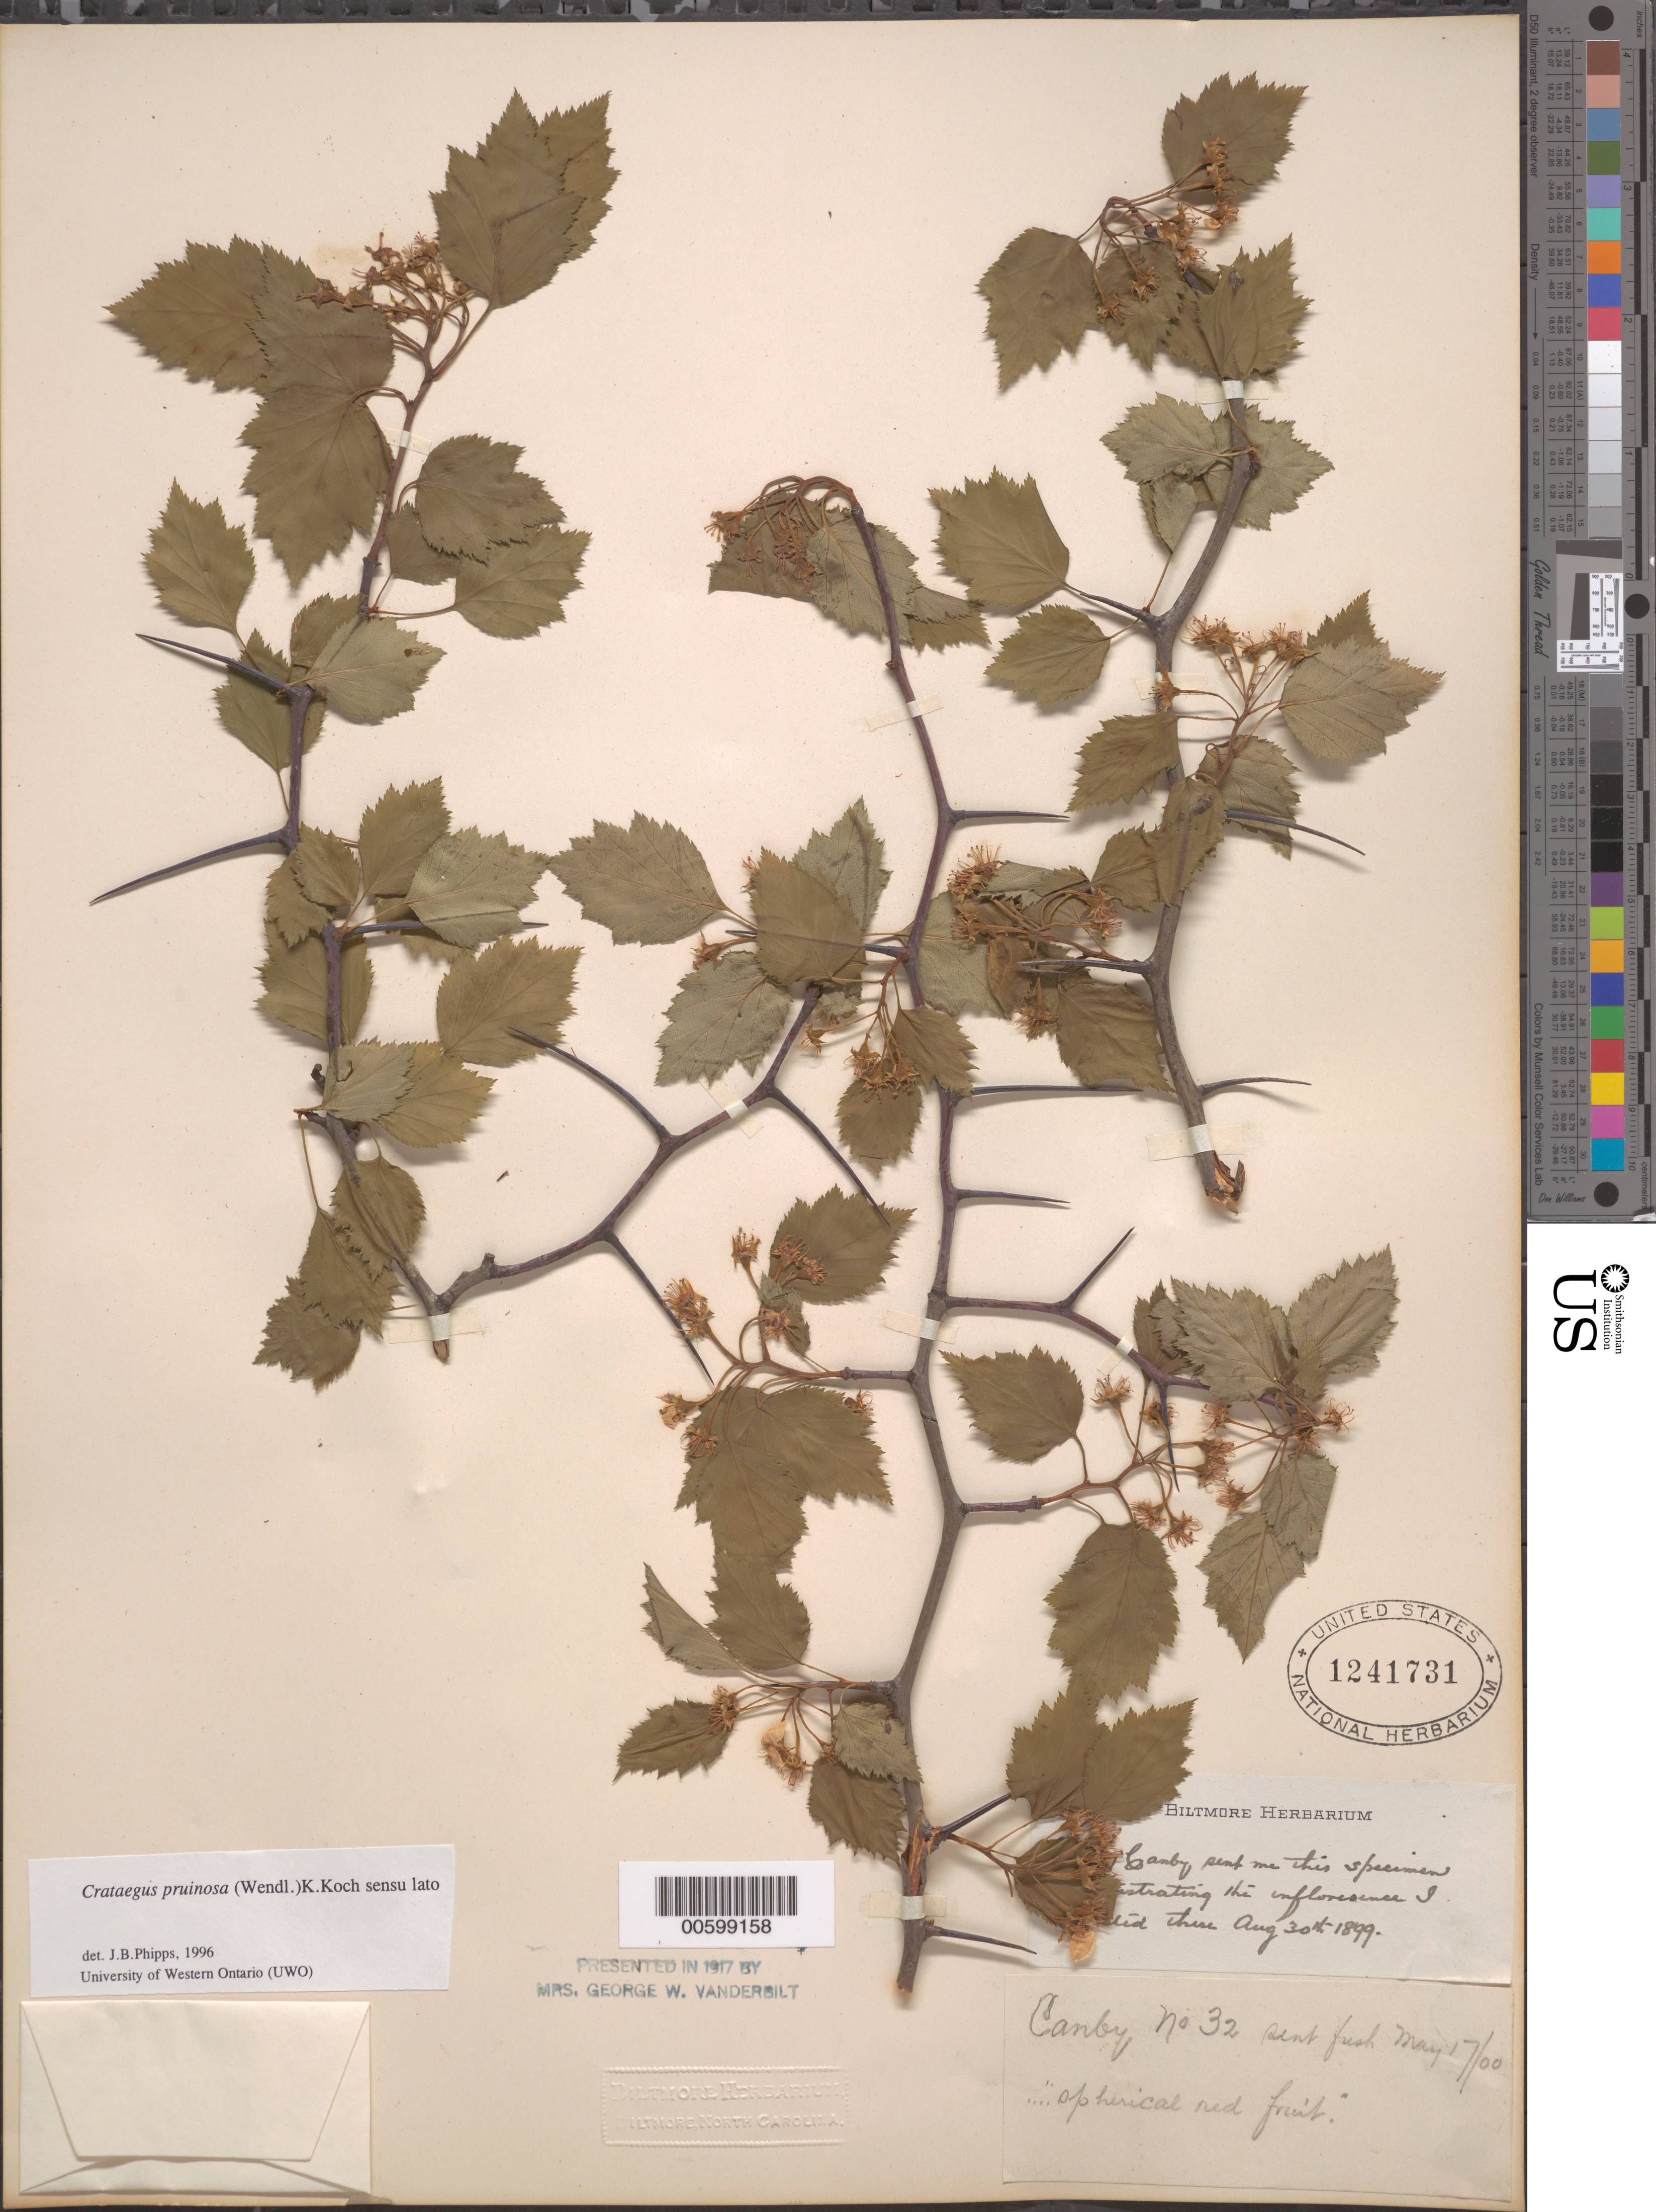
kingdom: Plantae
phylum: Tracheophyta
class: Magnoliopsida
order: Rosales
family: Rosaceae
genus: Crataegus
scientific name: Crataegus pruinosa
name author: (H.L. Wendl.) K. Koch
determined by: Phipps, James B., (UWO), University of Western Ontario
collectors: W. M. Canby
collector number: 32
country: United States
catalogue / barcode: US 1241731